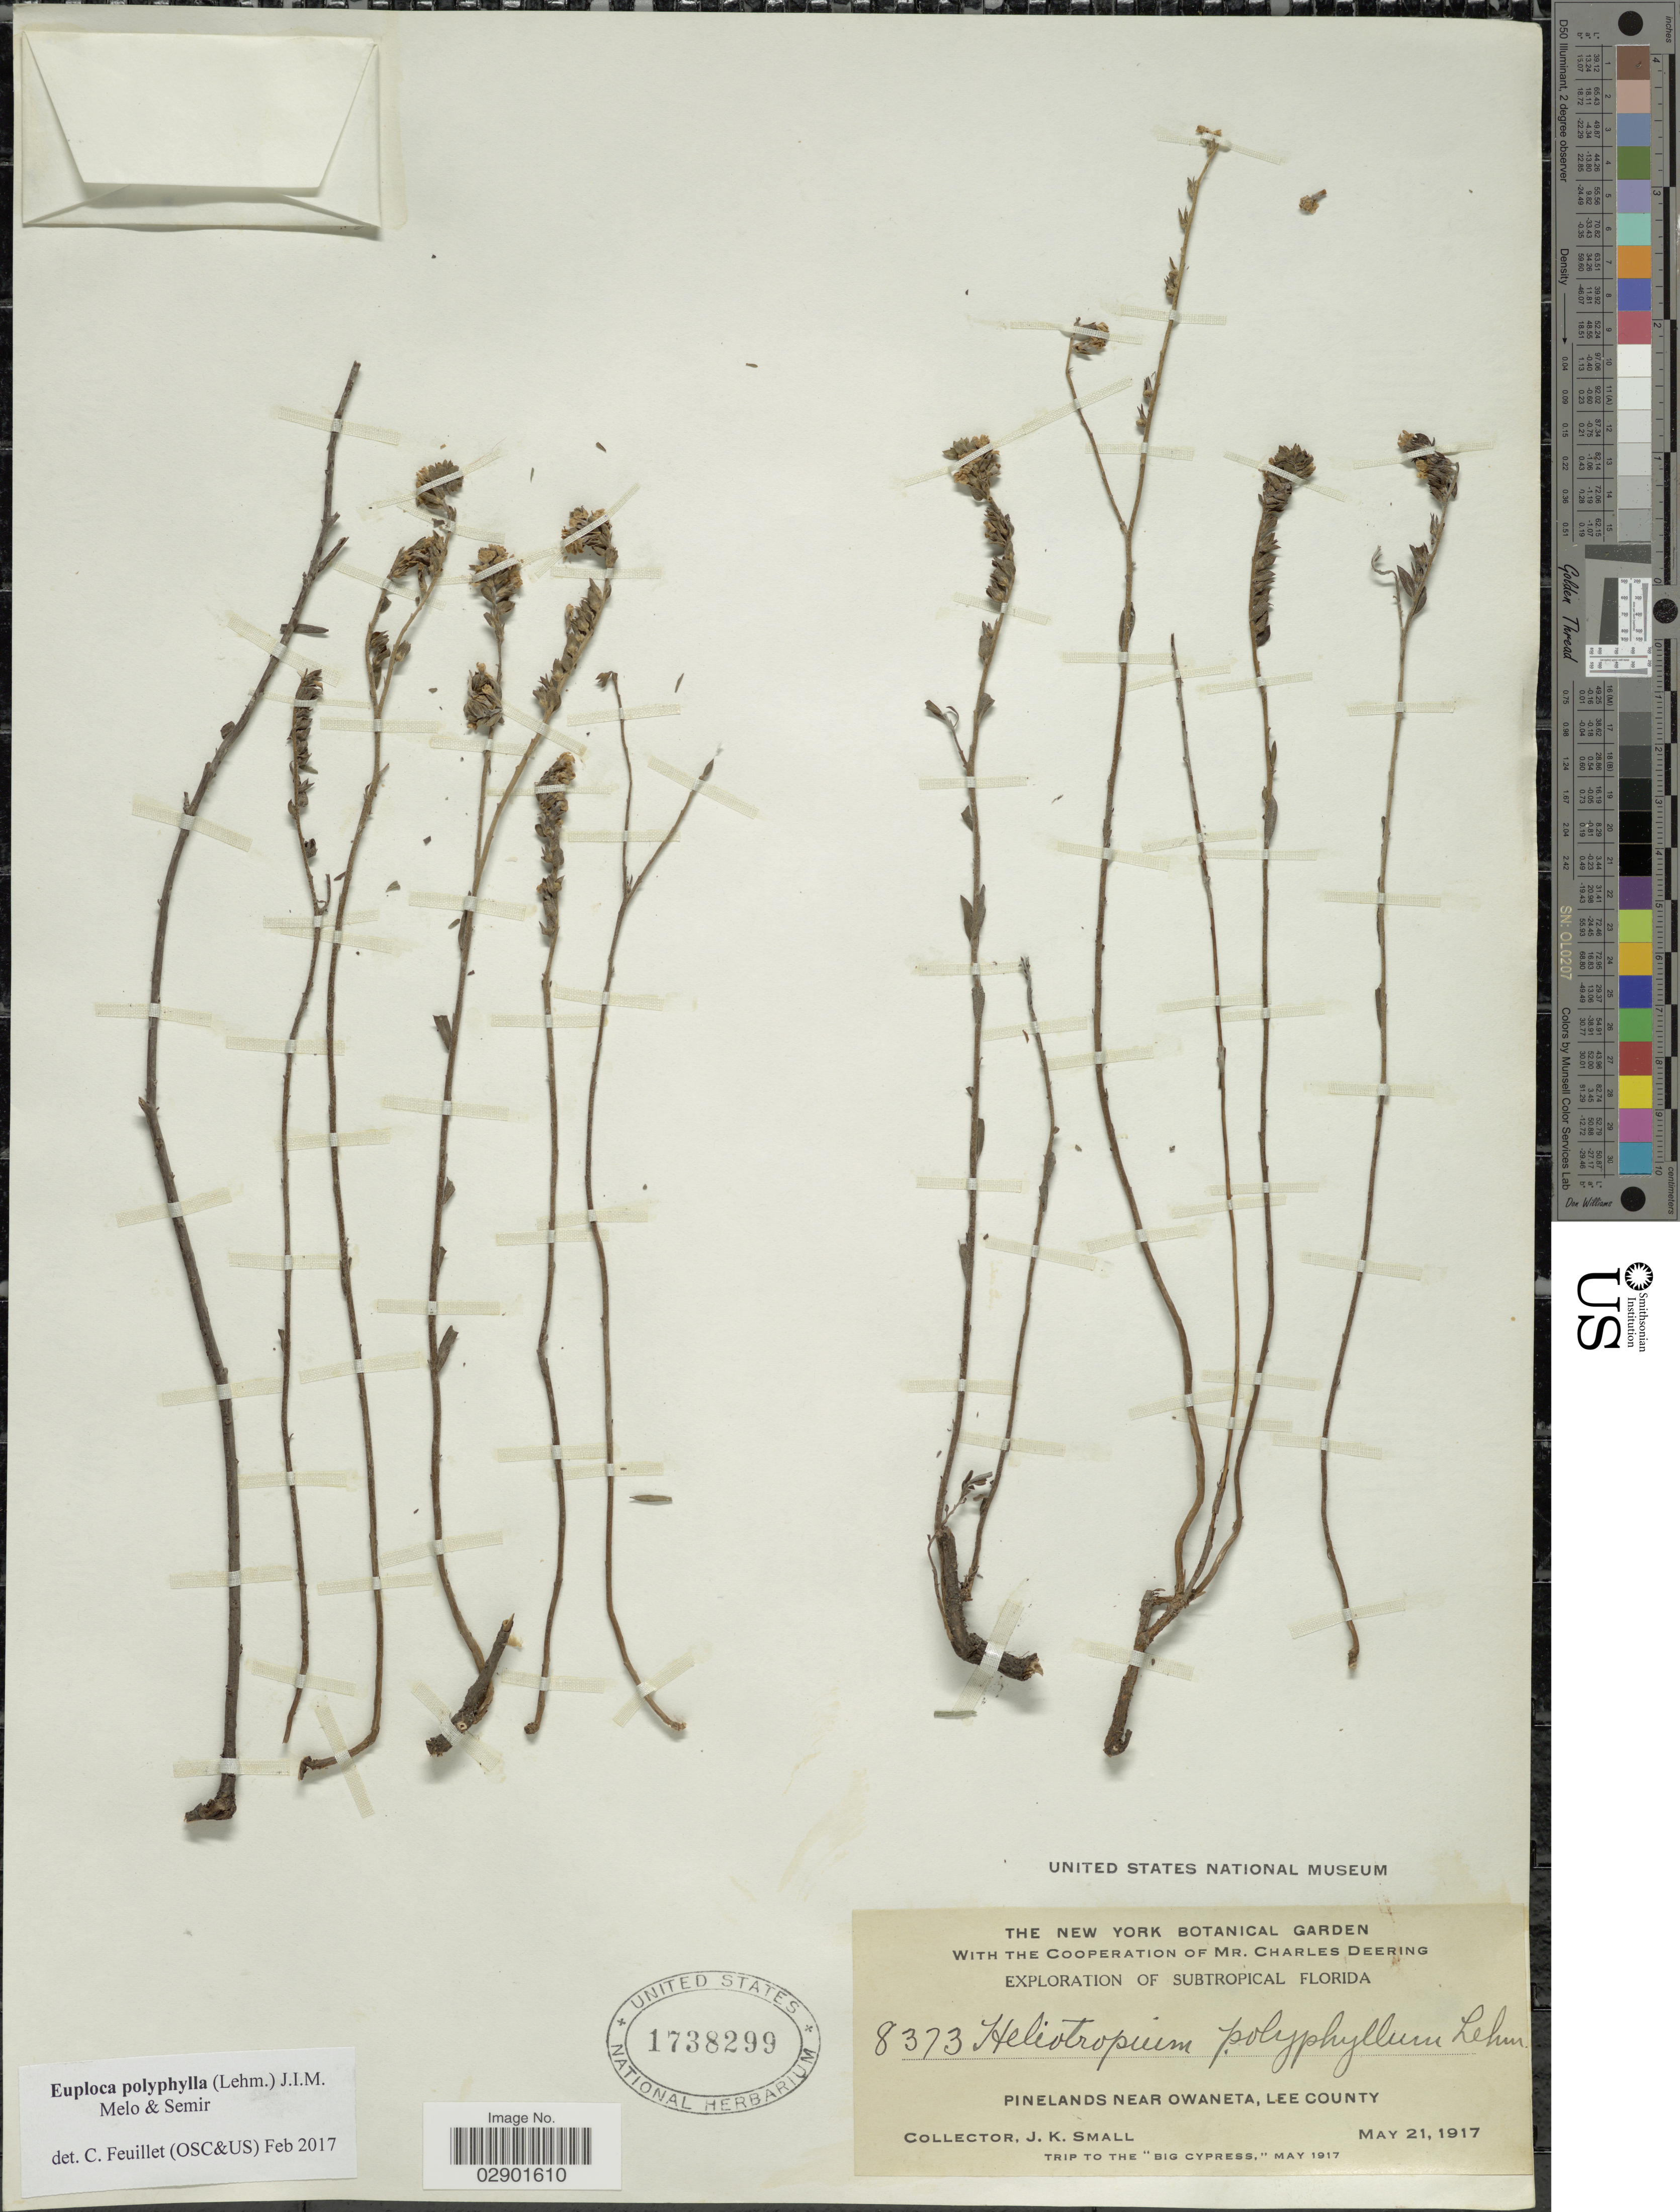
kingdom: Plantae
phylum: Tracheophyta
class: Magnoliopsida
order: Boraginales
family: Heliotropiaceae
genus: Euploca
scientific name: Euploca polyphylla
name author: (Lehm.) J.I.M. Melo & Semir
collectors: J. K. Small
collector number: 8373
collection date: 1917-05-21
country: United States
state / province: Florida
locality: Subtropical Florida. Pinelands near Owaneta, Lee County.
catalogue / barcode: US 1738299